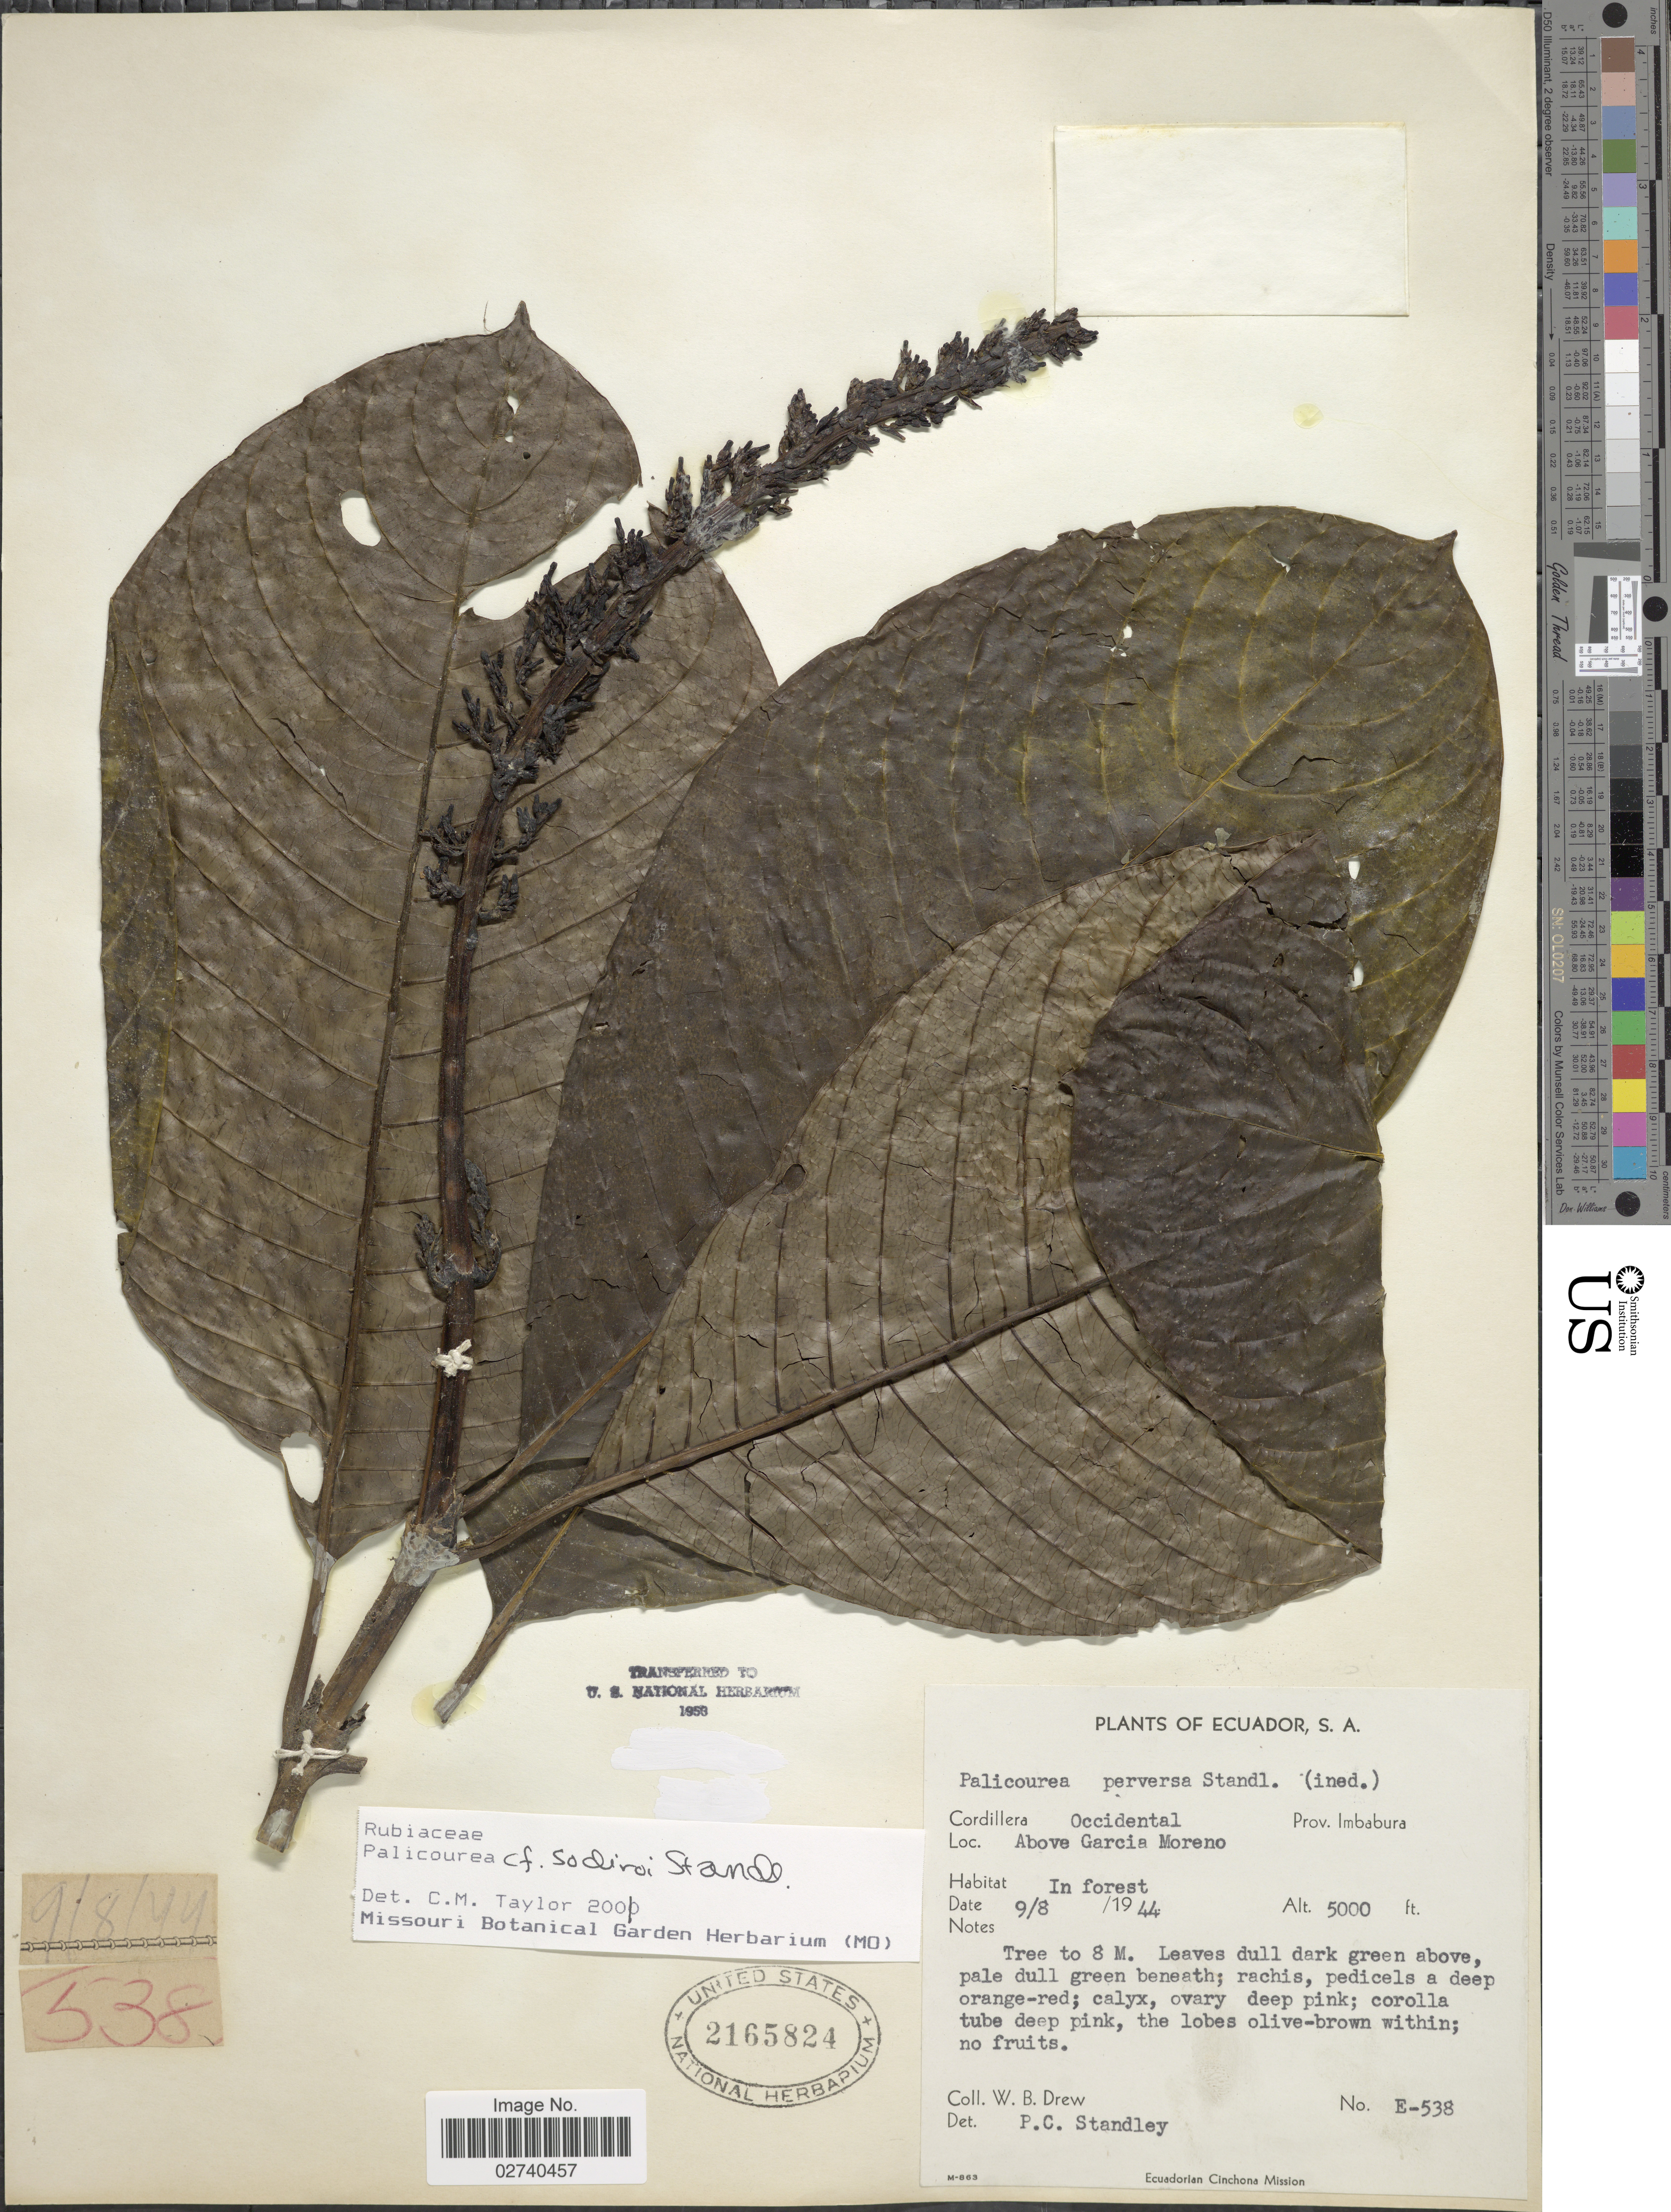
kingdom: Plantae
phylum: Tracheophyta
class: Magnoliopsida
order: Gentianales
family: Rubiaceae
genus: Palicourea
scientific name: Palicourea sodiroi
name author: Standl.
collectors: W. B. Drew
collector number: E-538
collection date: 1944-08-09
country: Ecuador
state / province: Imbabura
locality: Cordillera Occidental. Above Garcia Moreno.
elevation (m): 1524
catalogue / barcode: US 2165824